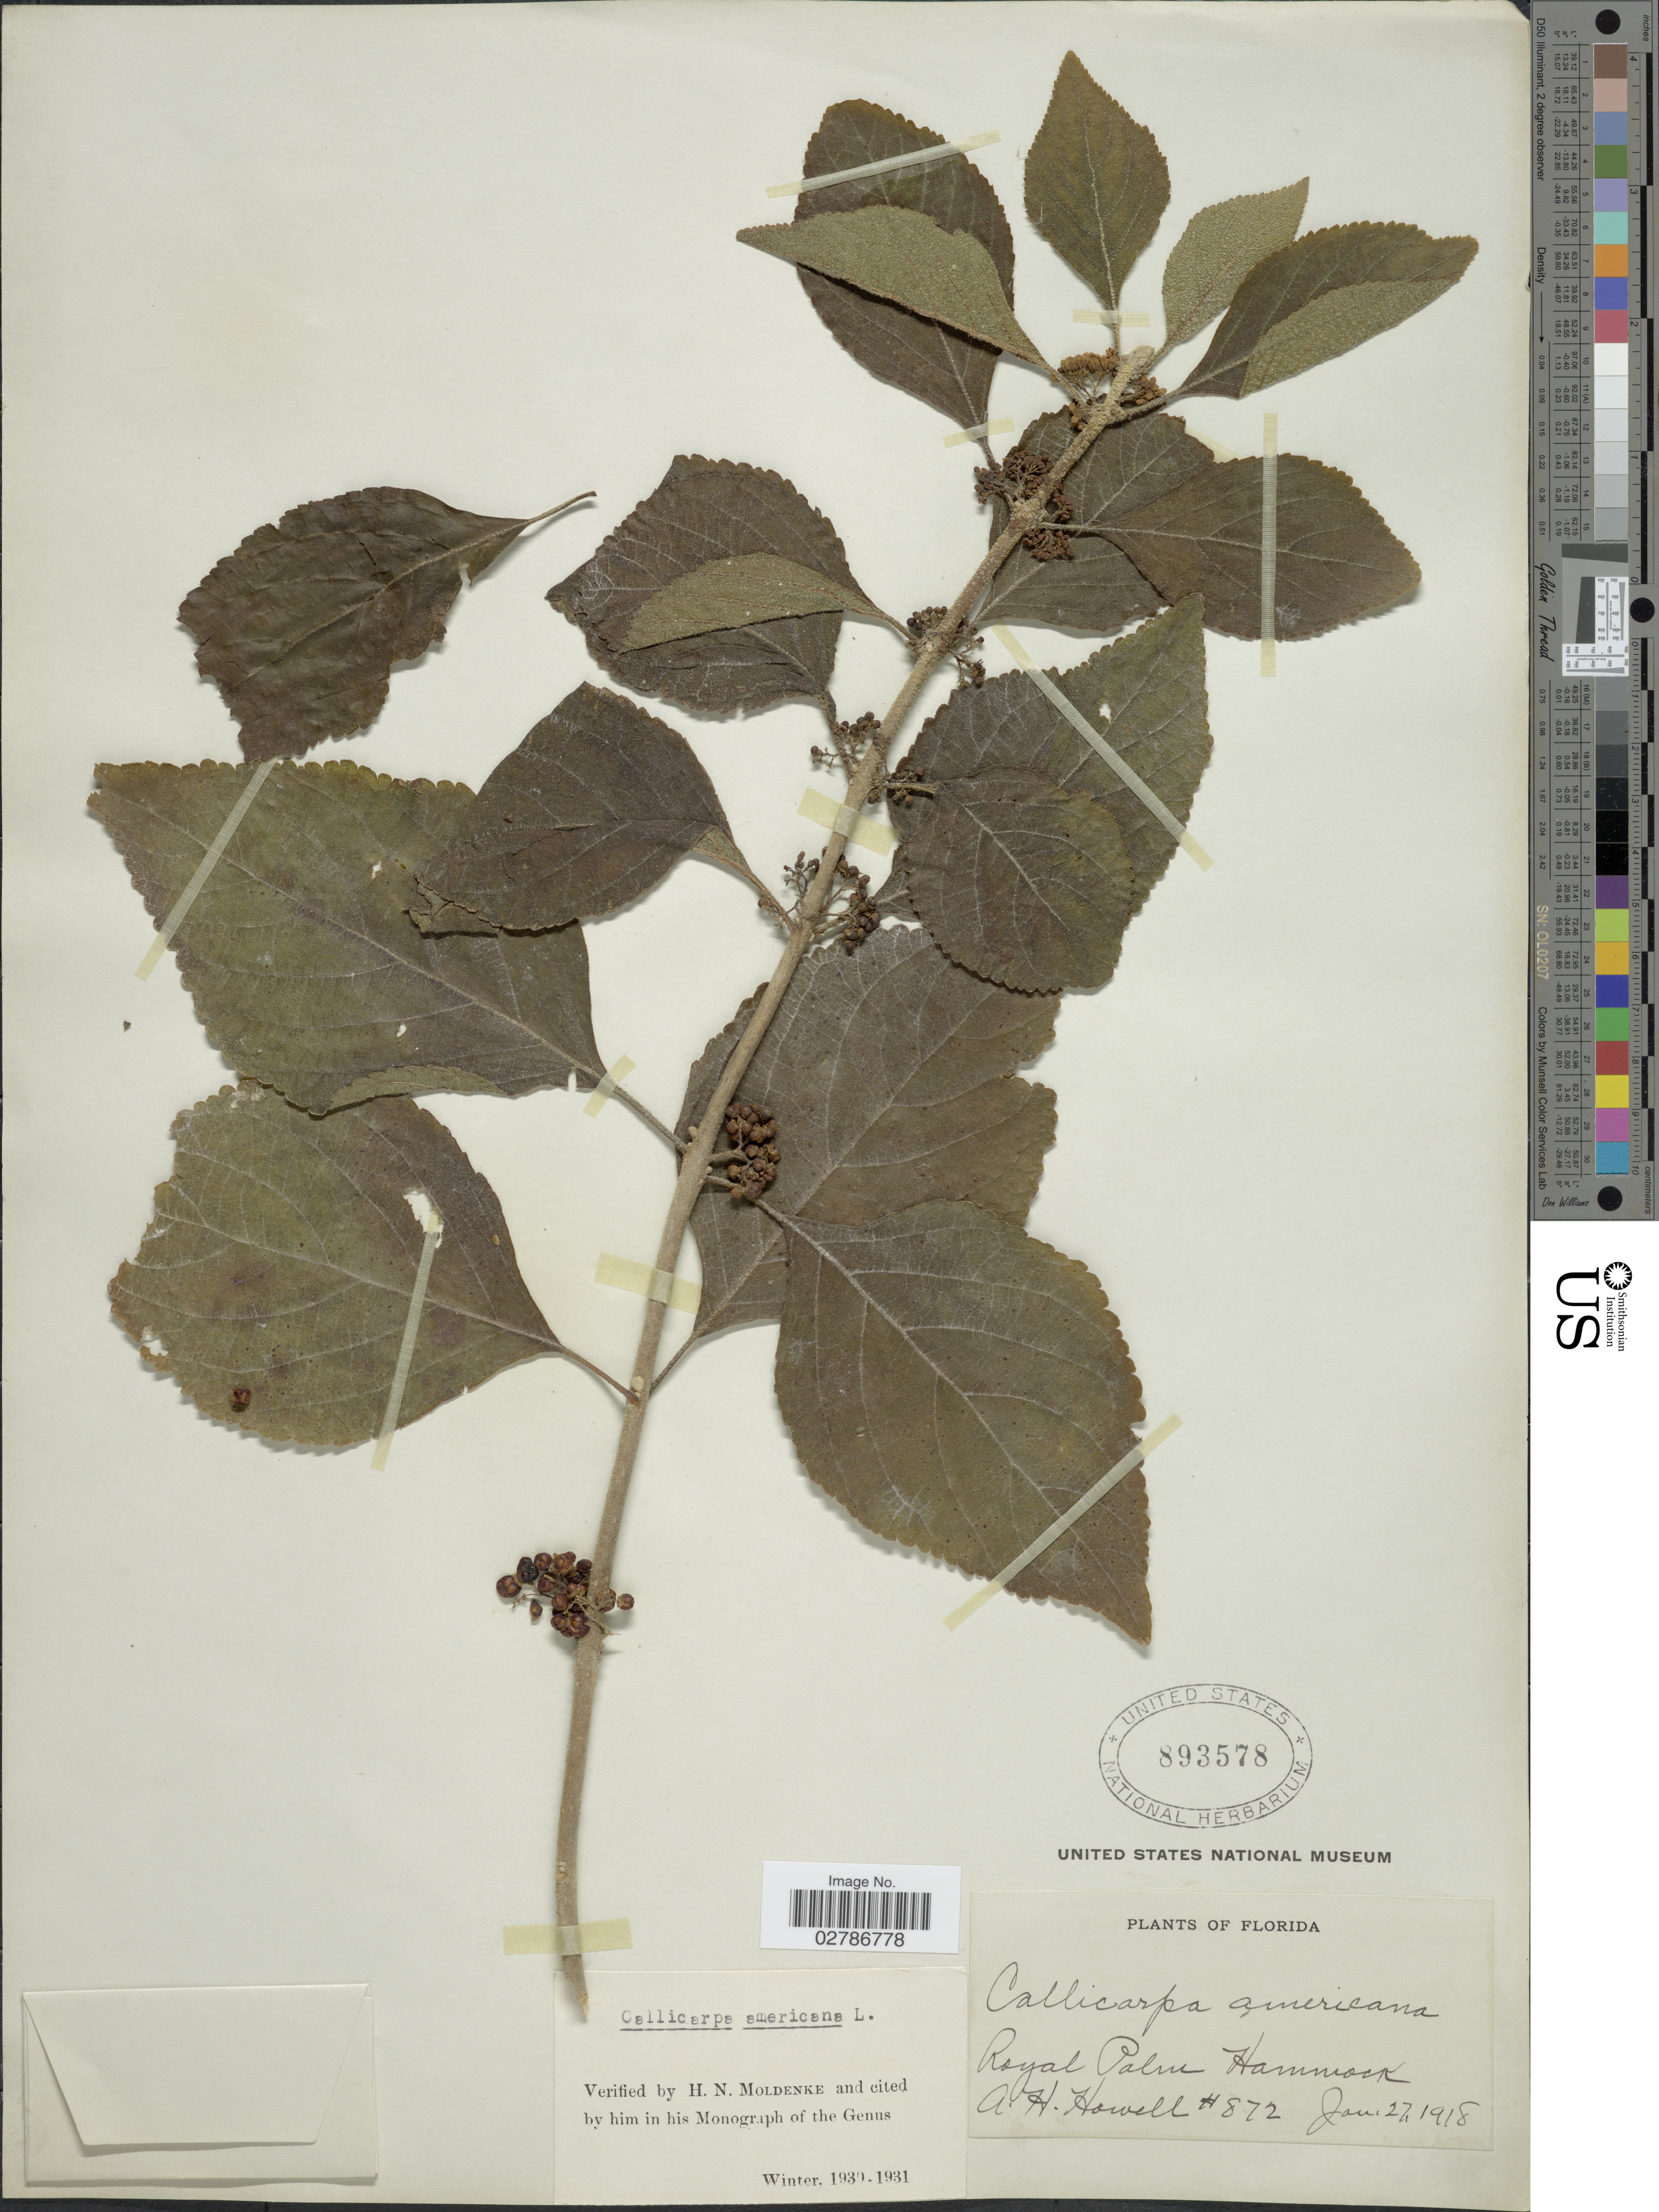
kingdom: Plantae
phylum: Tracheophyta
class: Magnoliopsida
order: Lamiales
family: Lamiaceae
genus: Callicarpa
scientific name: Callicarpa americana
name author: L.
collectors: A. Howell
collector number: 872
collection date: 1918-01-27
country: United States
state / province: Florida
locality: Royal Palm Hammock.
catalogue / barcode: US 893578